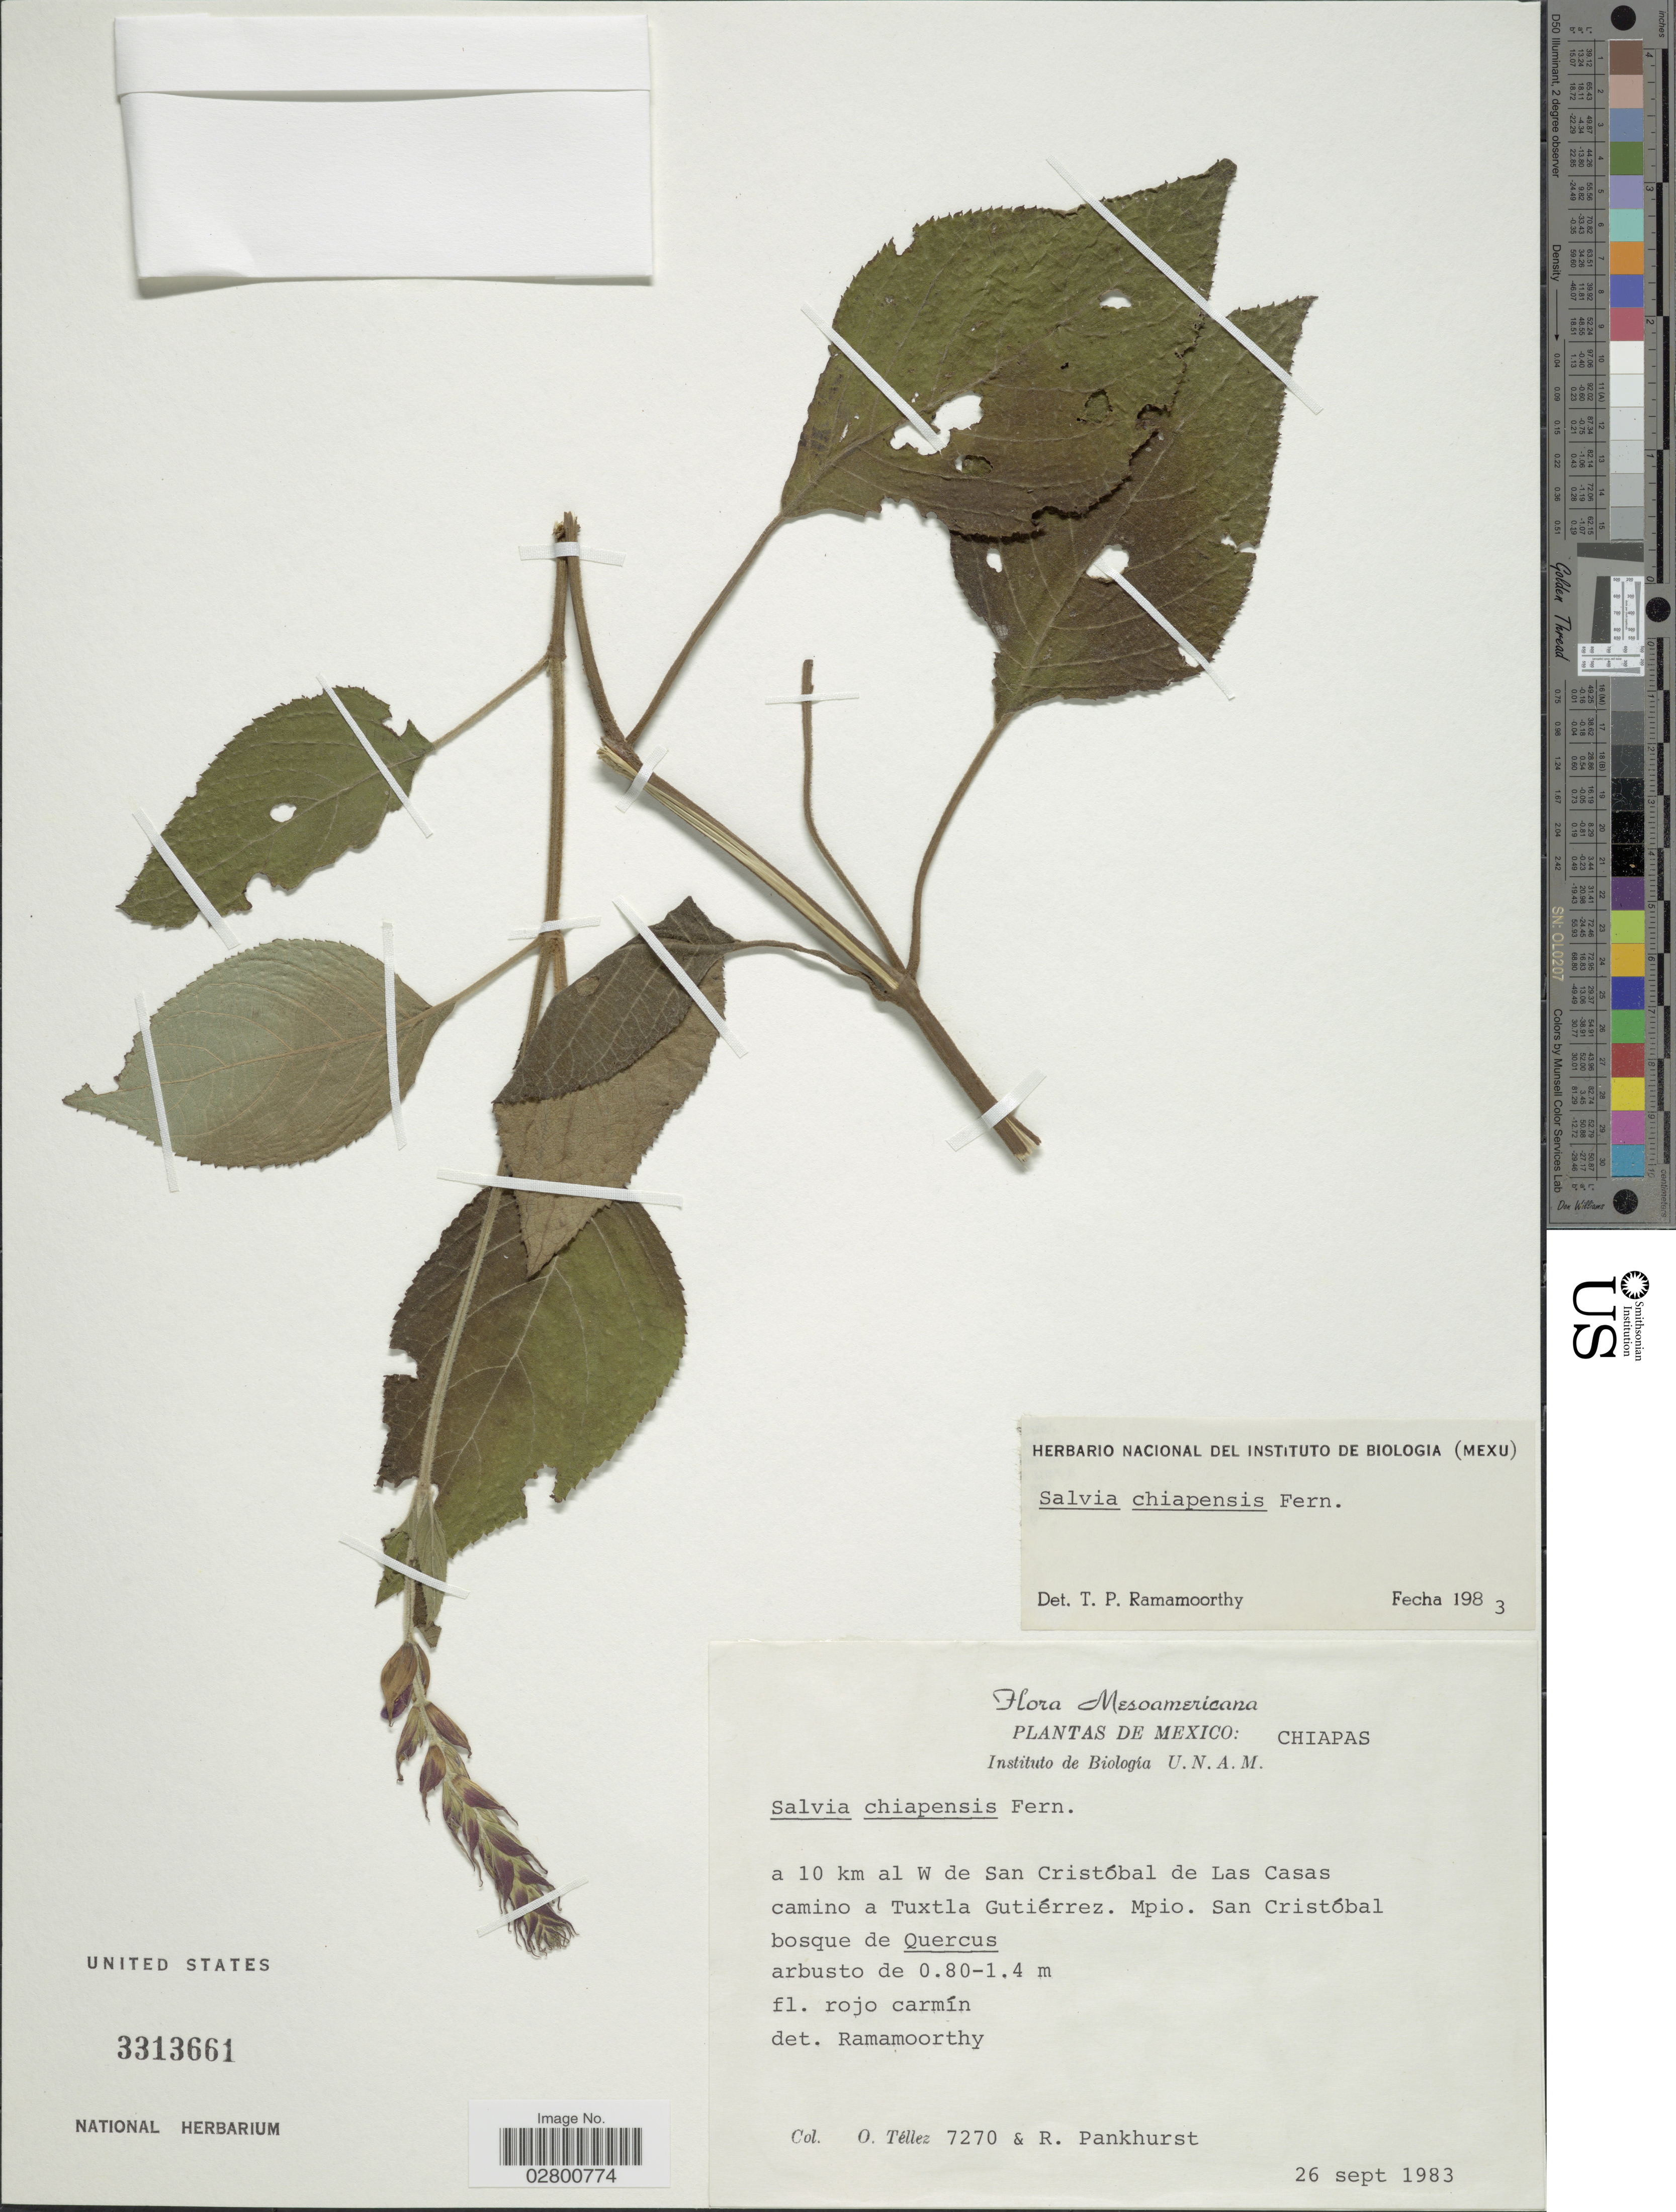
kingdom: Plantae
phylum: Tracheophyta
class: Magnoliopsida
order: Lamiales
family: Lamiaceae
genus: Salvia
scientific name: Salvia chiapensis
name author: Fernald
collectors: O. Tellez & R. Pankhurst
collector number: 7270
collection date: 1983-09-26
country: Mexico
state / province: Chiapas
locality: A 10 km al W de San Cristóbal de Las Casas camino a Tuxtla Gutiérrez, Mpio. San Cristóbal.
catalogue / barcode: US 3313661